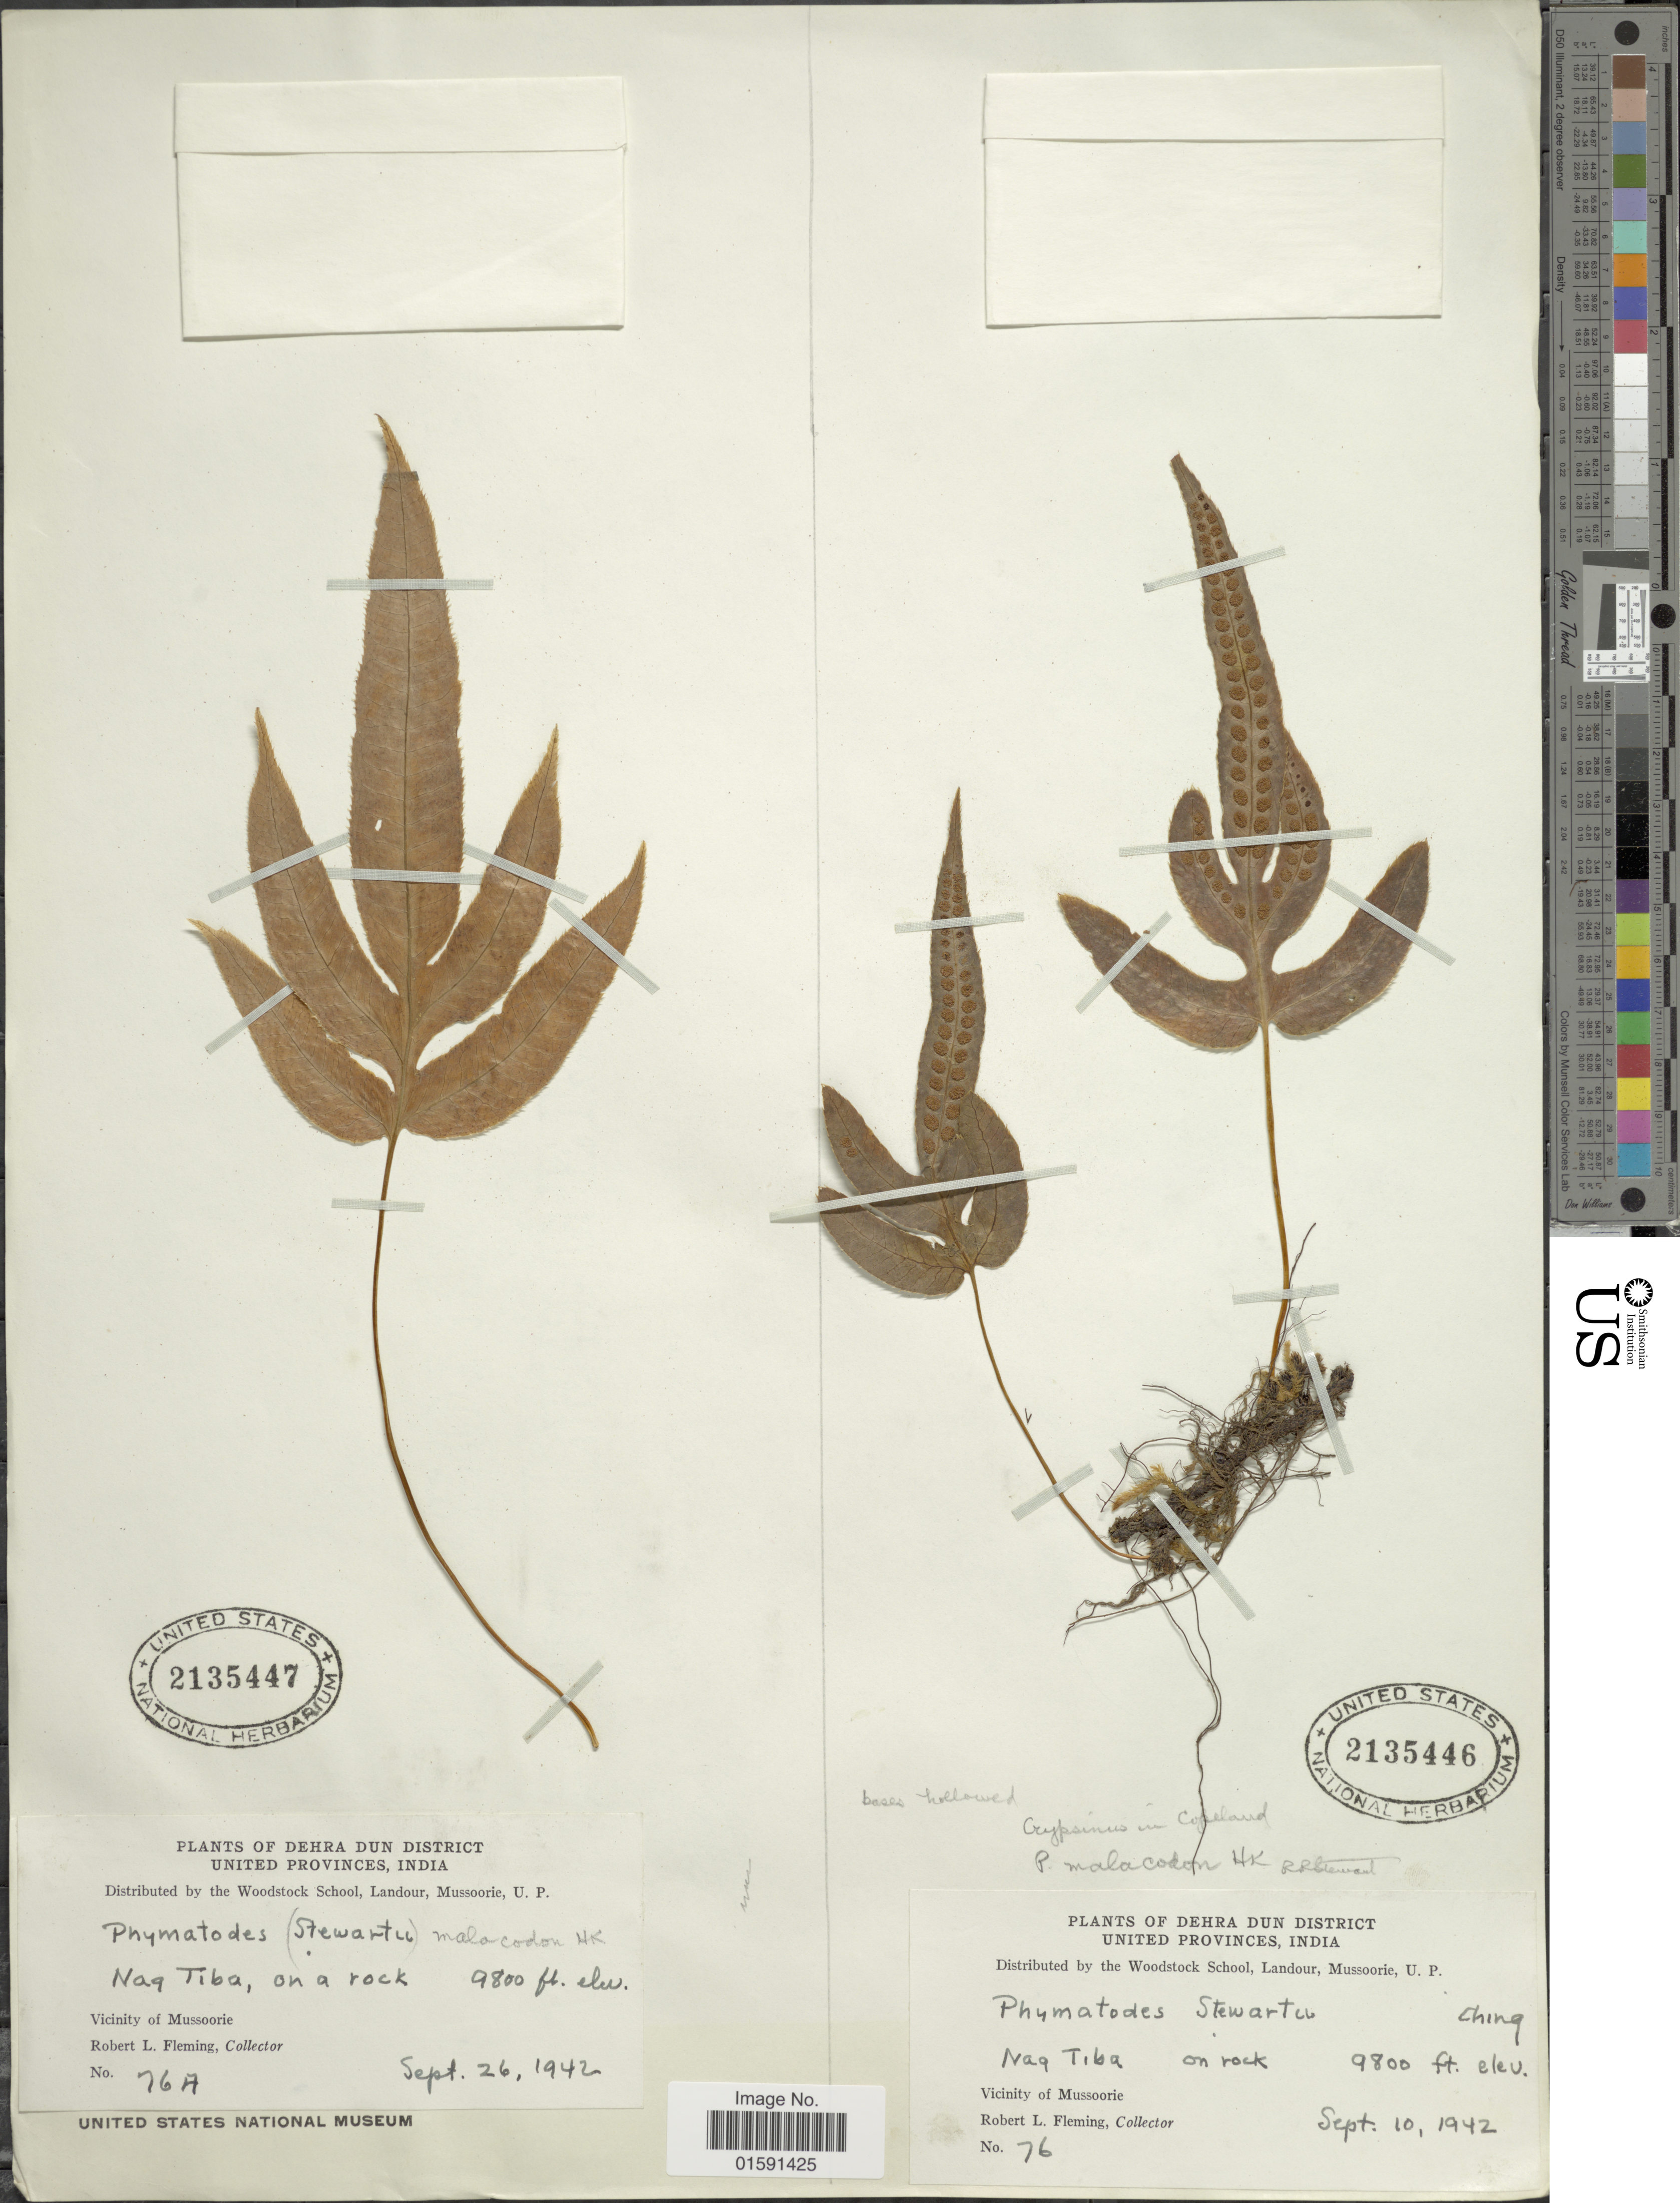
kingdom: Plantae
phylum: Tracheophyta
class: Polypodiopsida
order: Polypodiales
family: Polypodiaceae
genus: Selliguea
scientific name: Selliguea malacodon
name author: (Hook.) S. L. Yu et al.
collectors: R. Fleming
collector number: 76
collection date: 1942-09-10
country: India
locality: Dehra Dun District, United Provinces, India. Nag Tiba, Vicinity of Mussoorie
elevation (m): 2987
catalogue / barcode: US 2135446